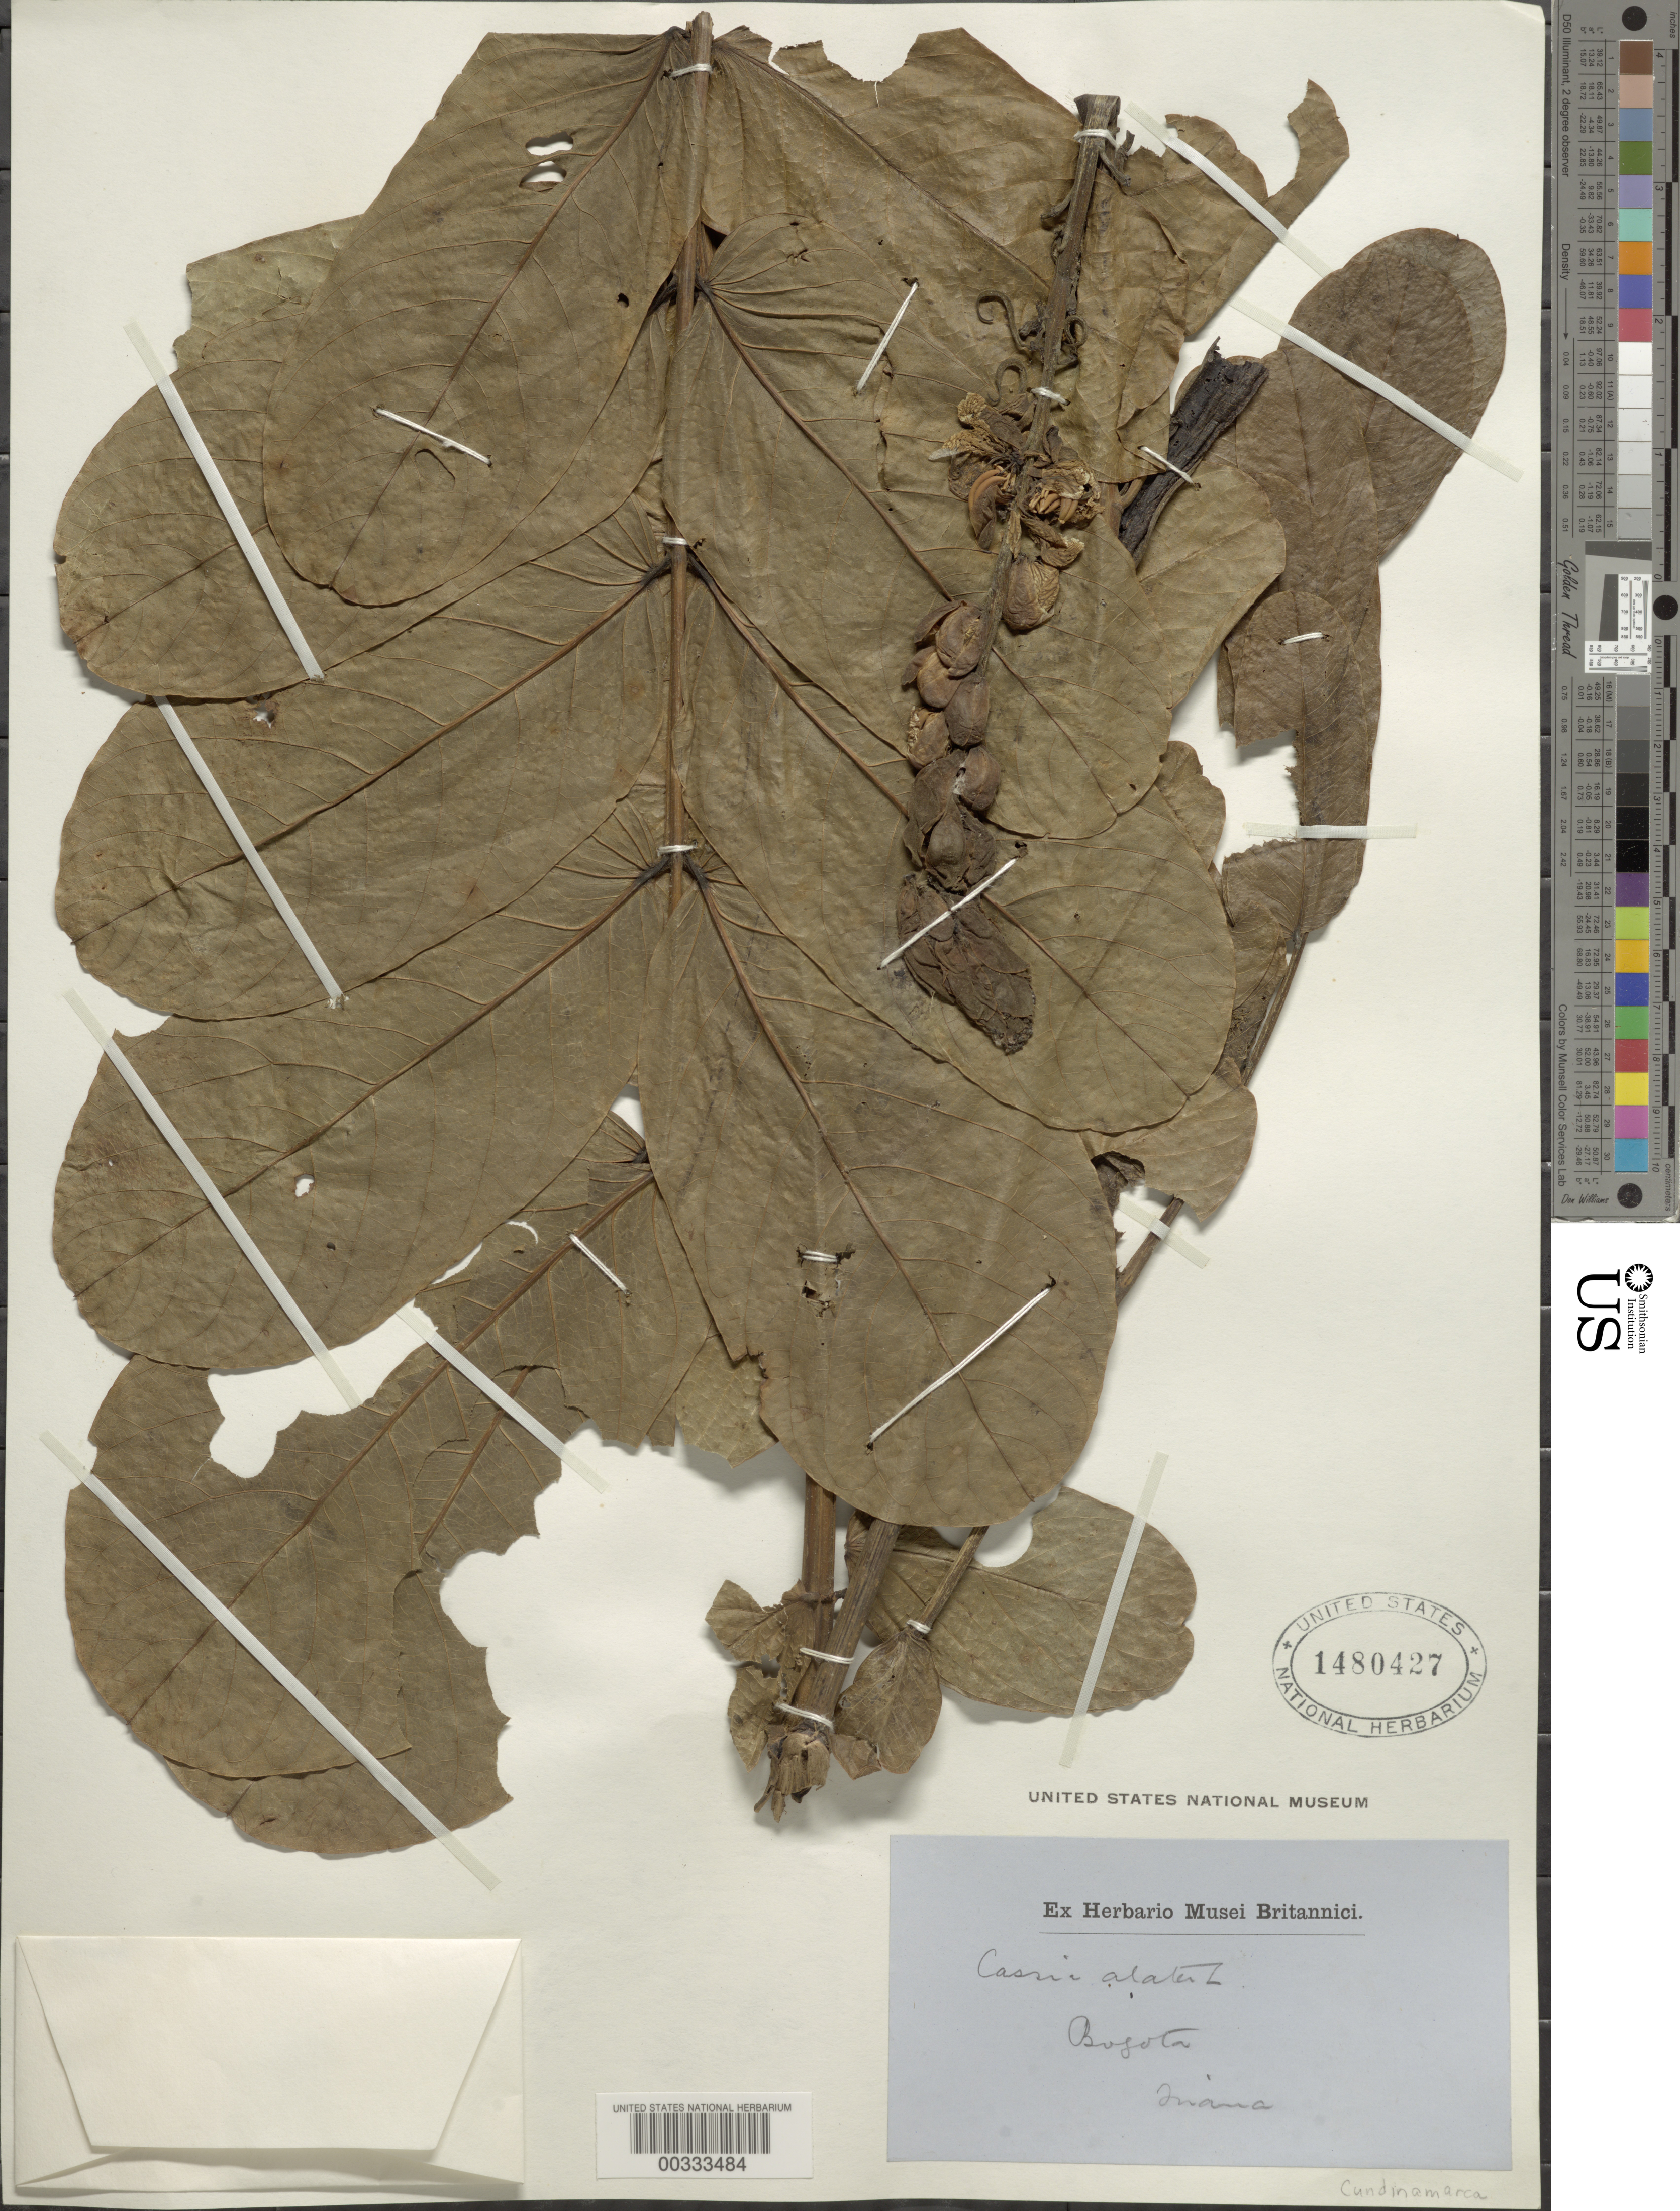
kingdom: Plantae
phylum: Tracheophyta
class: Magnoliopsida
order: Fabales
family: Fabaceae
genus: Senna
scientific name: Senna alata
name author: (L.) Roxb.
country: Colombia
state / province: Bogota D.C. / Cundinamarca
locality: Bogota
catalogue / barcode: US 1480427